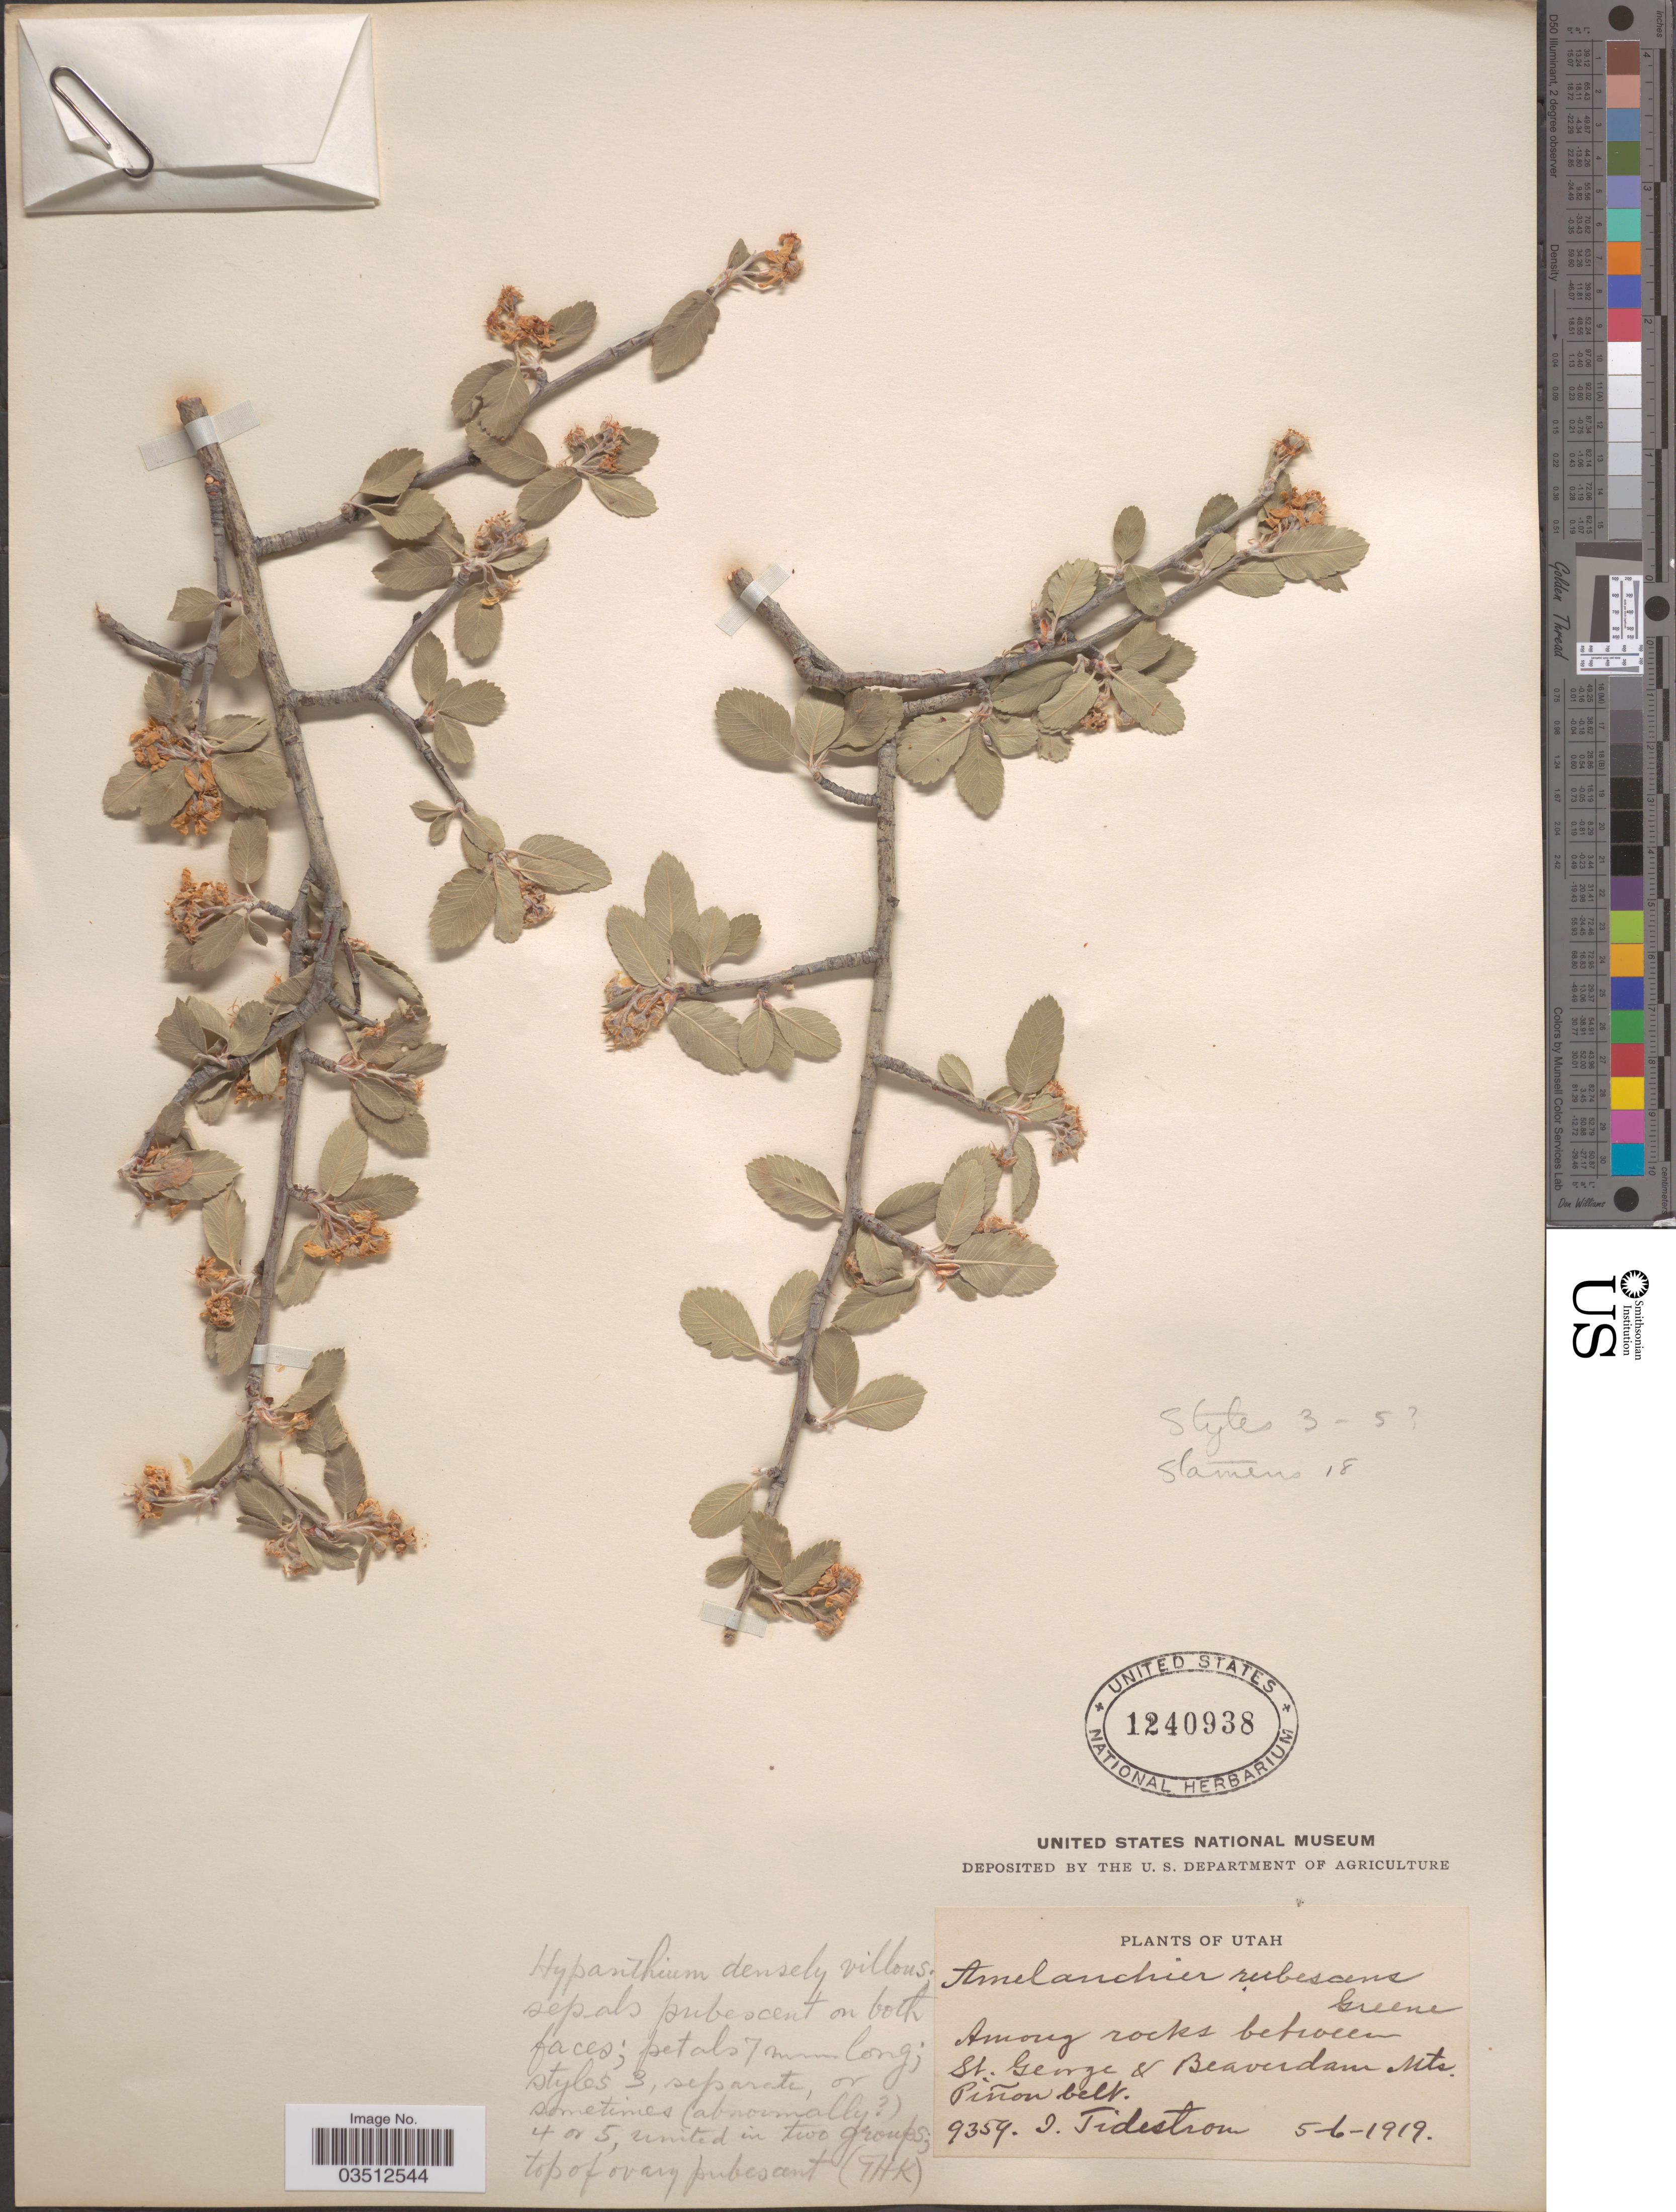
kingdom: Plantae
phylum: Tracheophyta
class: Magnoliopsida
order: Rosales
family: Rosaceae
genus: Amelanchier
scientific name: Amelanchier rubescens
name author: Greene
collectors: I. F. Tidestrom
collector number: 9359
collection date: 1919-05-06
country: United States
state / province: Utah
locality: Among rocks between St. George & Beaverdam Mts. Piñon belt.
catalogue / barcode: US 1240938